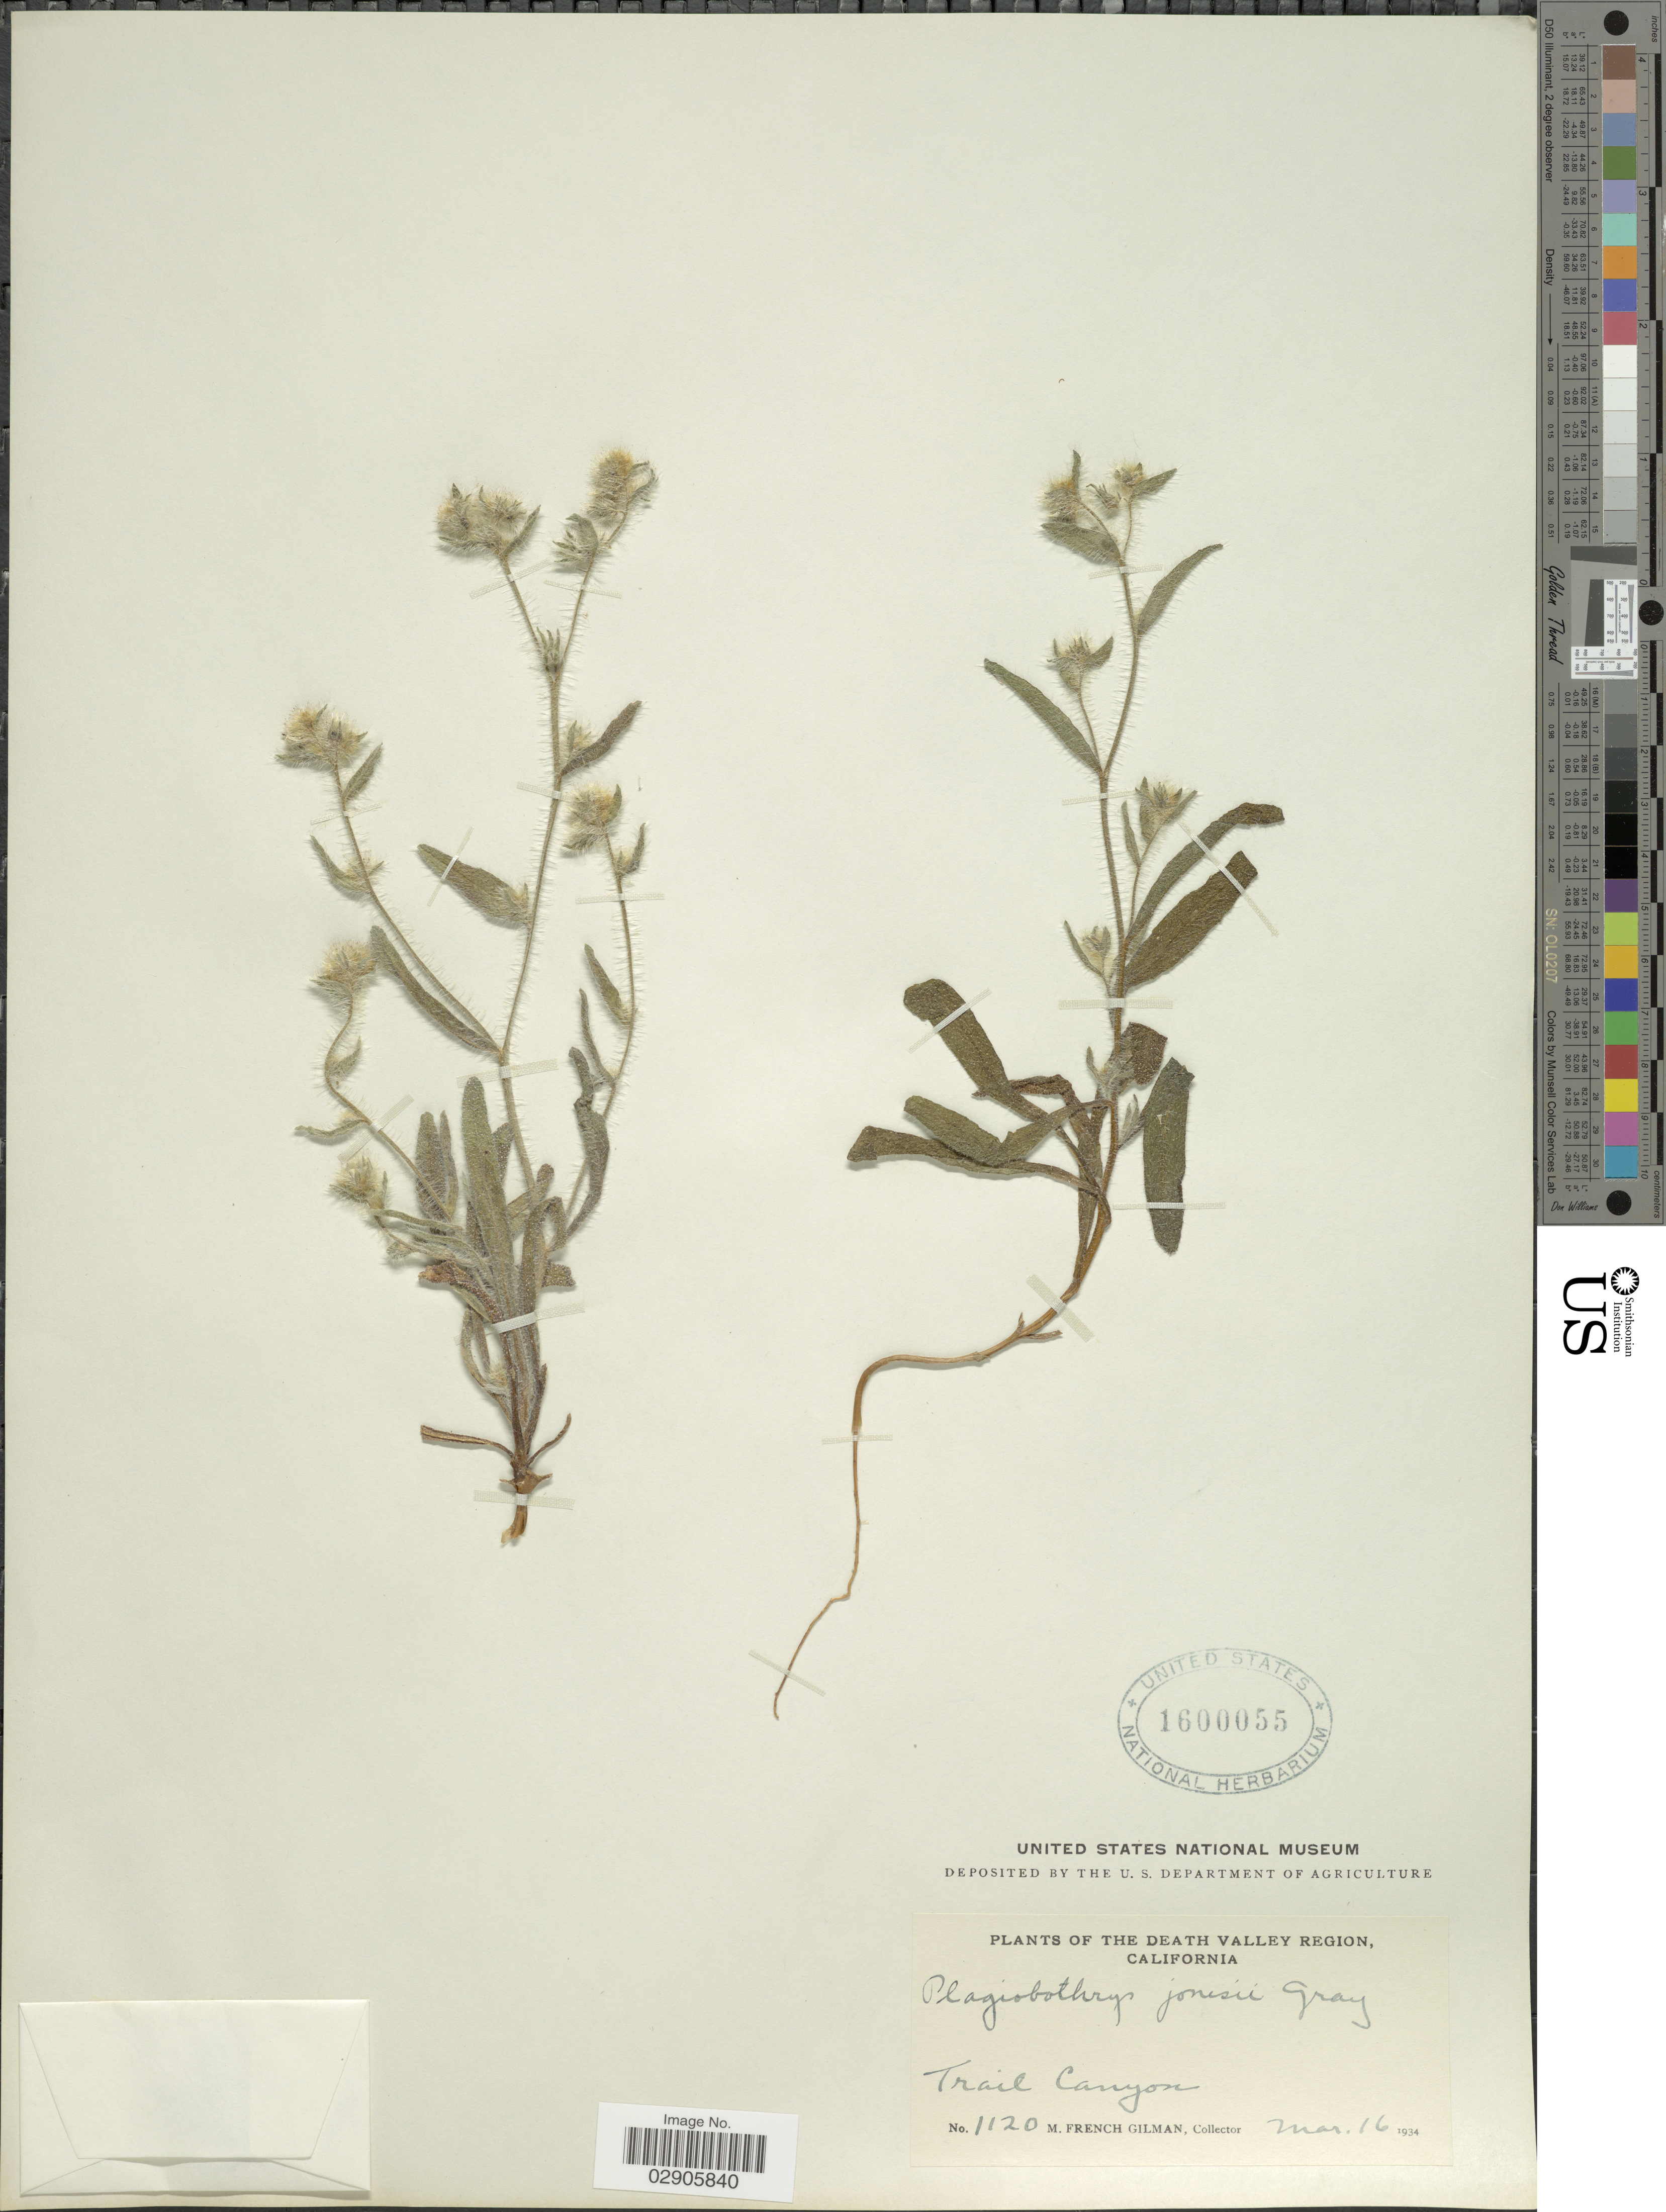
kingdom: Plantae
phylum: Tracheophyta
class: Magnoliopsida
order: Boraginales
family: Boraginaceae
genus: Plagiobothrys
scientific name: Plagiobothrys jonesii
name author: A. Gray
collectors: M. F. Gilman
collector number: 1120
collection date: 1934-03-16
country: United States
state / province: California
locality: The Death Valley Region. Trail Canyon.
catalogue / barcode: US 1600055